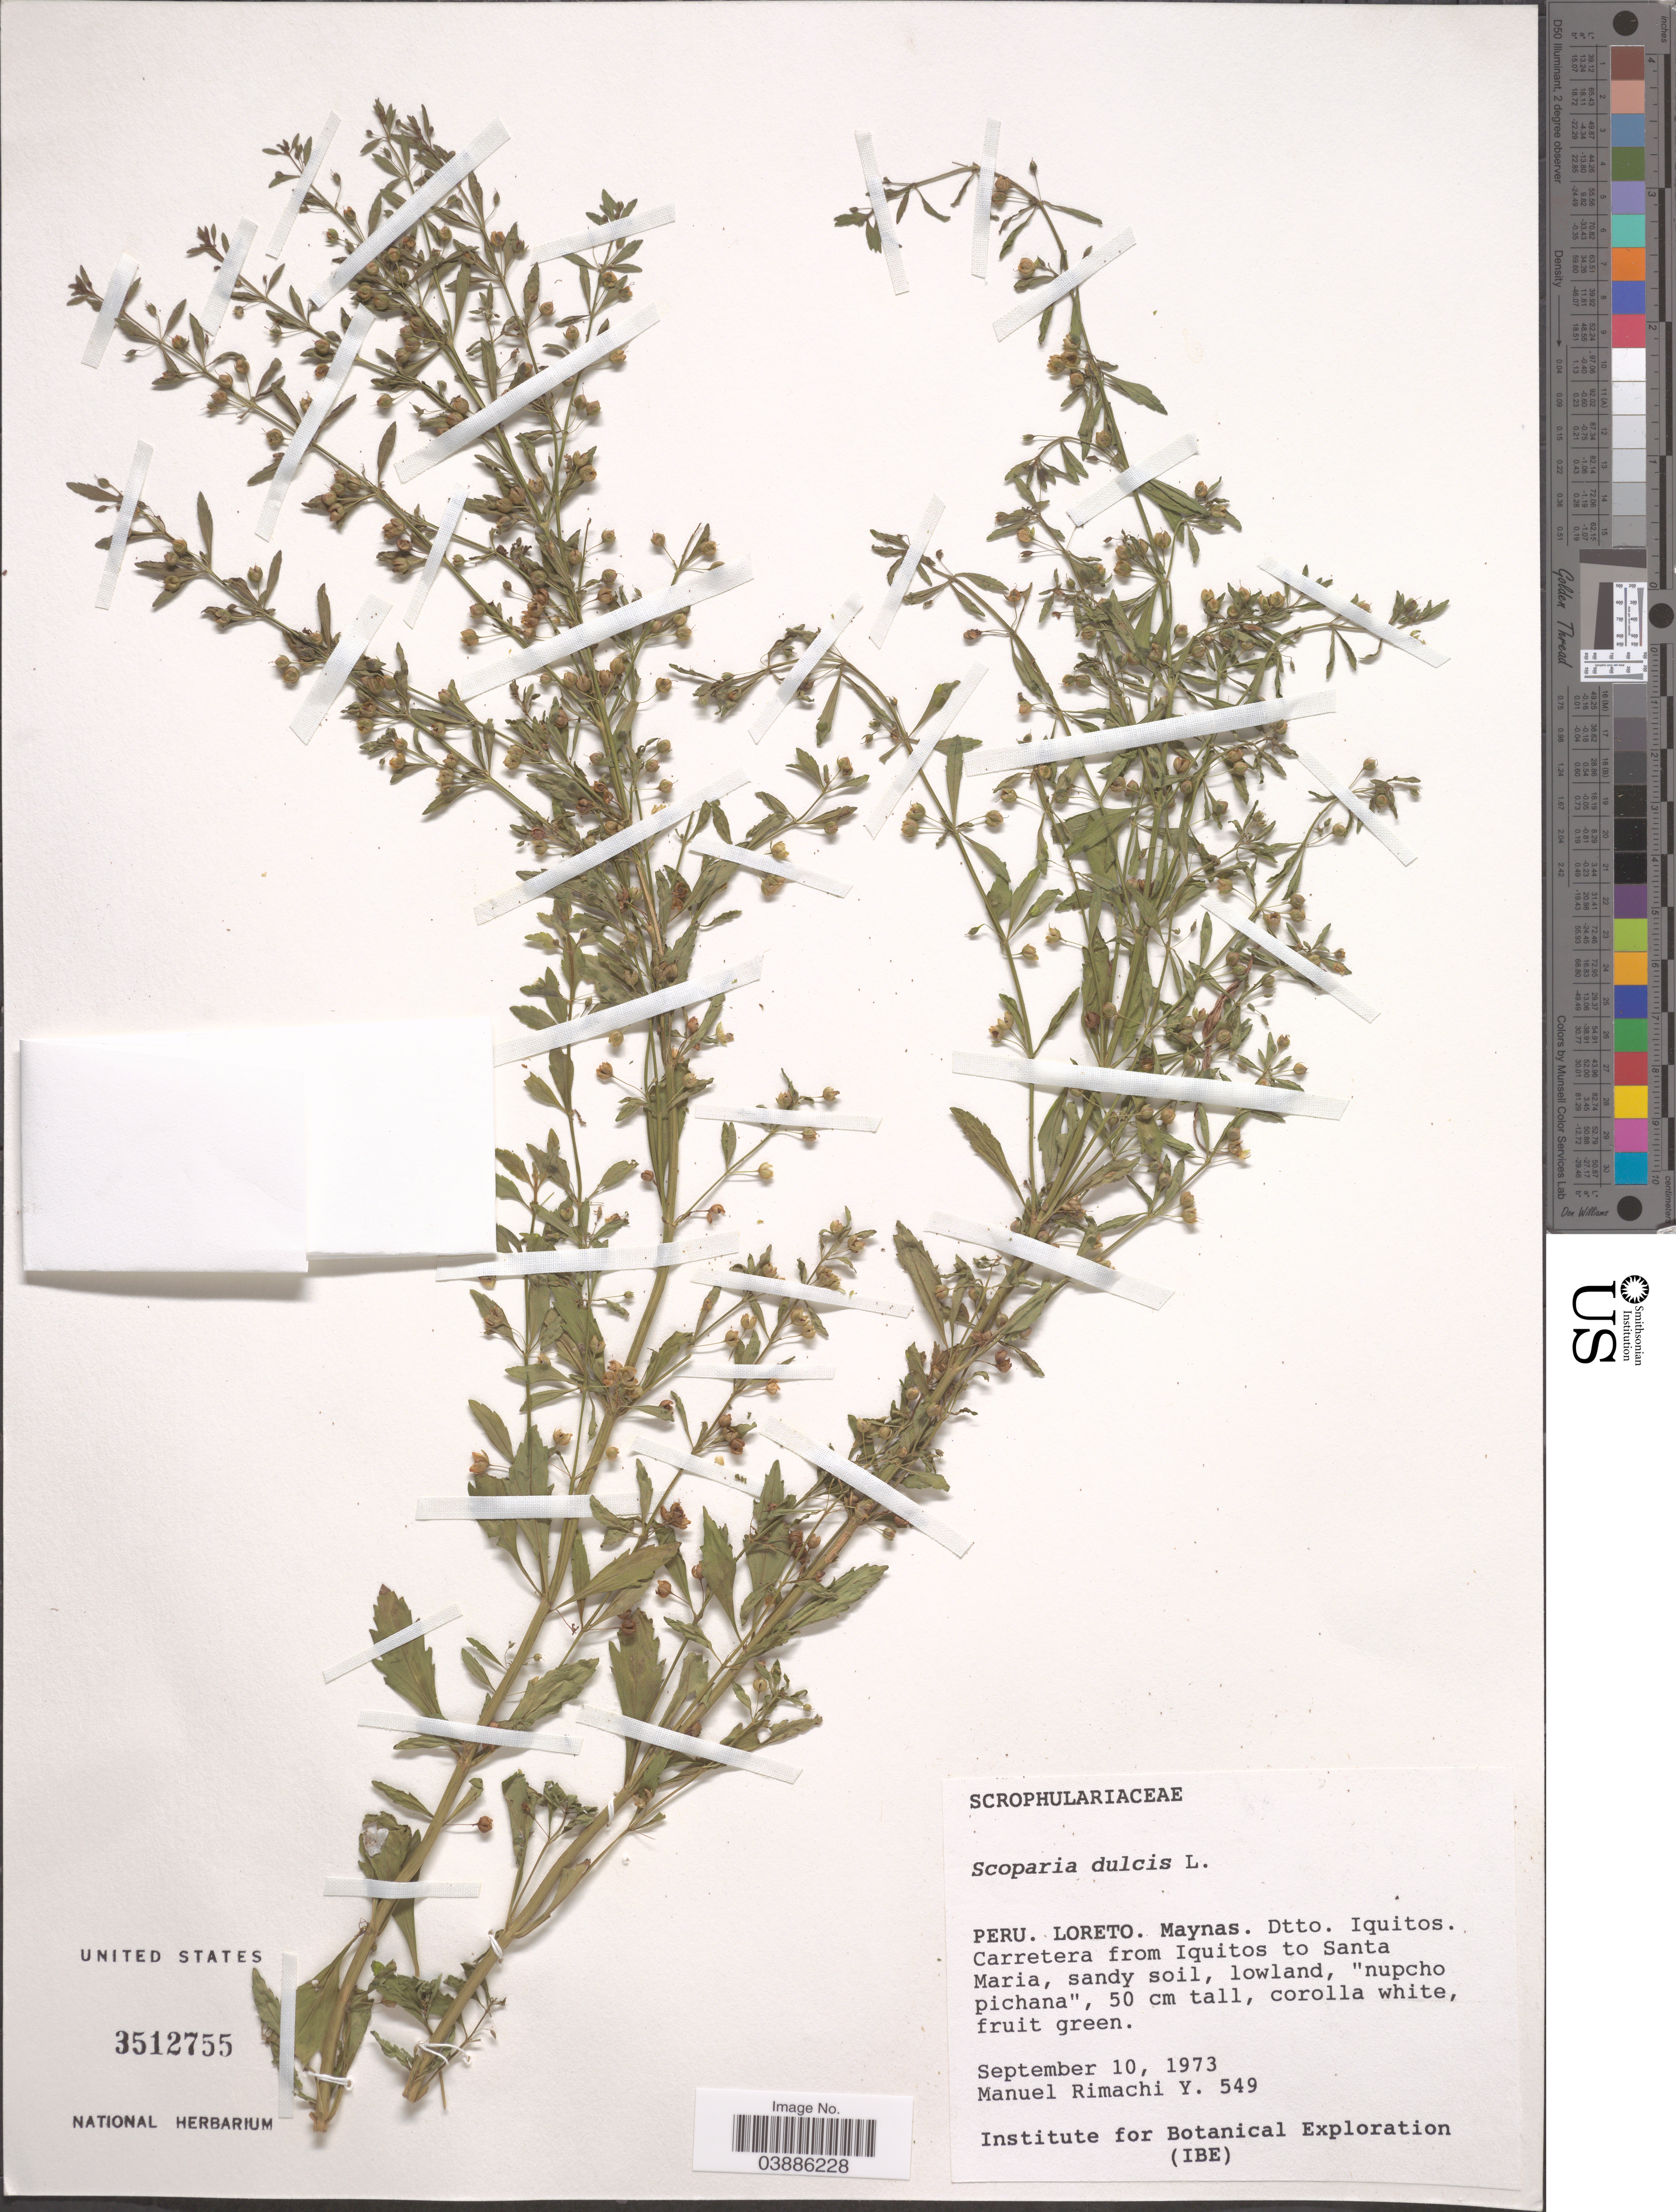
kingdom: Plantae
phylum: Tracheophyta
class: Magnoliopsida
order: Lamiales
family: Plantaginaceae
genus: Scoparia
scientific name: Scoparia dulcis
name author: L.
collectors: M. Rimachi Y.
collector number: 549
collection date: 1973-09-10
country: Peru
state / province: Loreto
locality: Maynas. Dtto. Iquitos. Carretera from Iquitos to Santa Maria.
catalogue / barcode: US 3512755